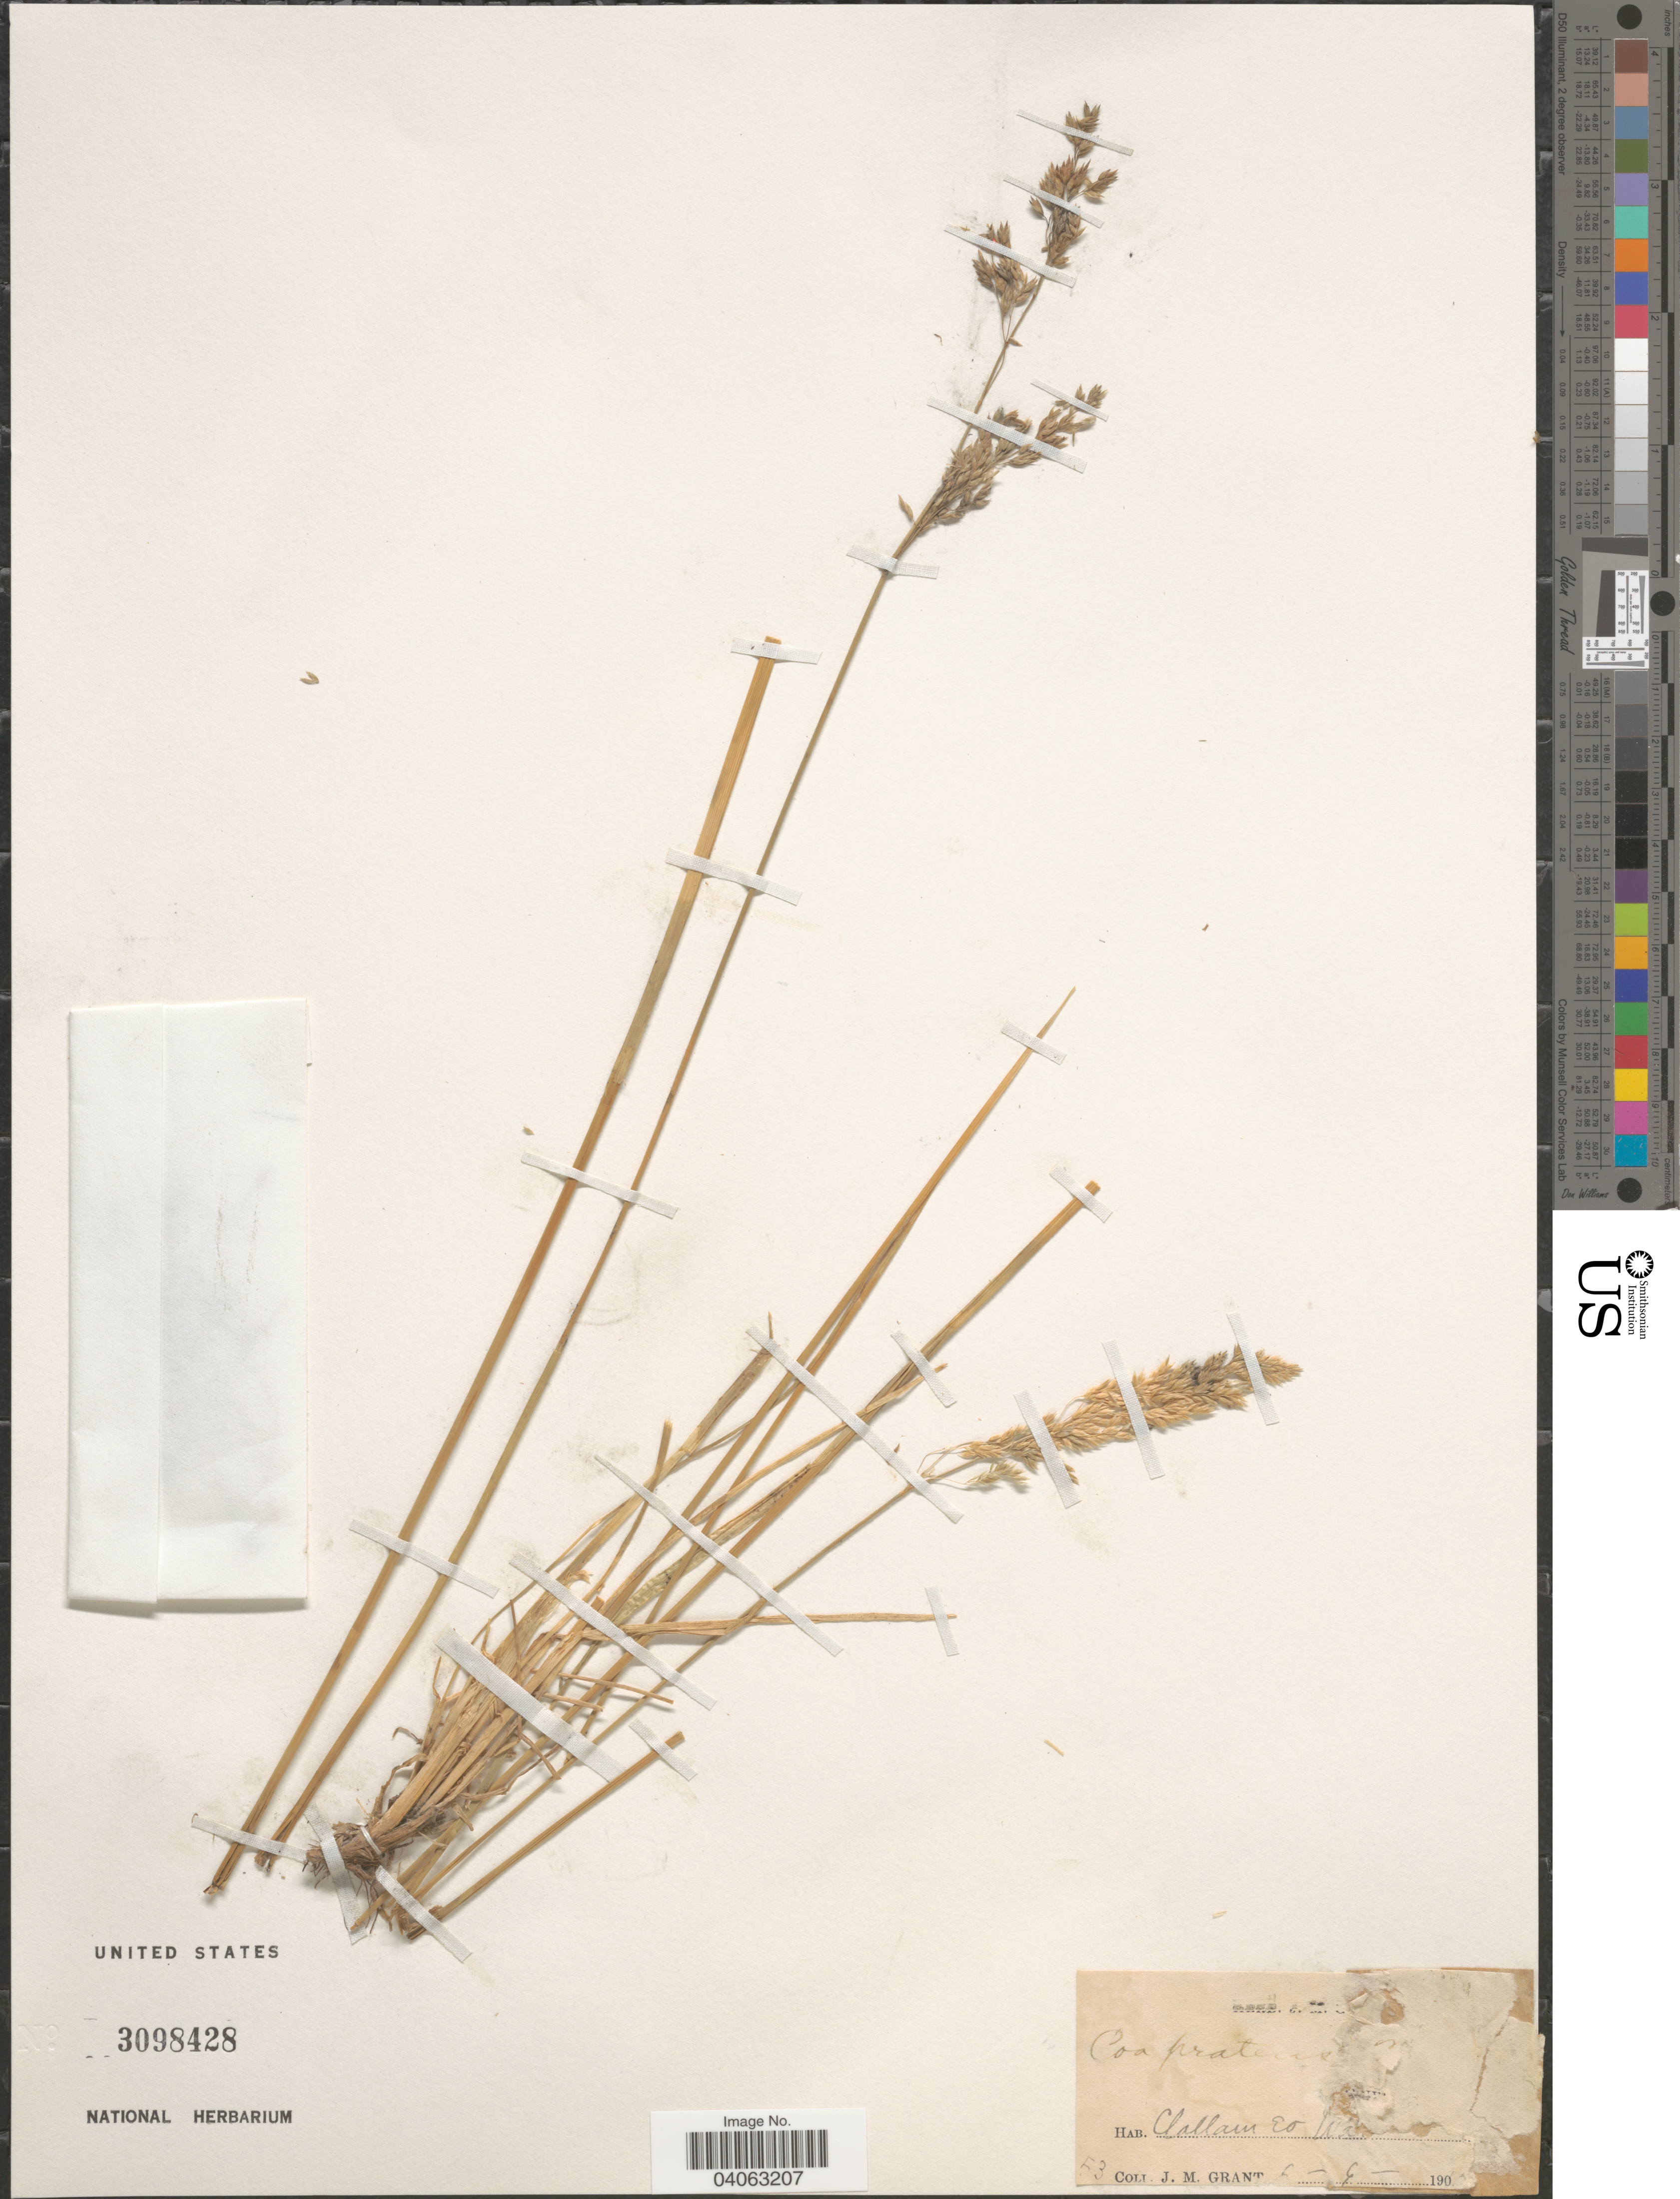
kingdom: Plantae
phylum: Tracheophyta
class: Liliopsida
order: Poales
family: Poaceae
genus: Poa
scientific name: Poa pratensis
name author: L.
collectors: J. M. Grant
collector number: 53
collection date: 1900-06-06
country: United States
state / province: Washington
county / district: Clallam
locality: Clallam Co.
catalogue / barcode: US 3098428